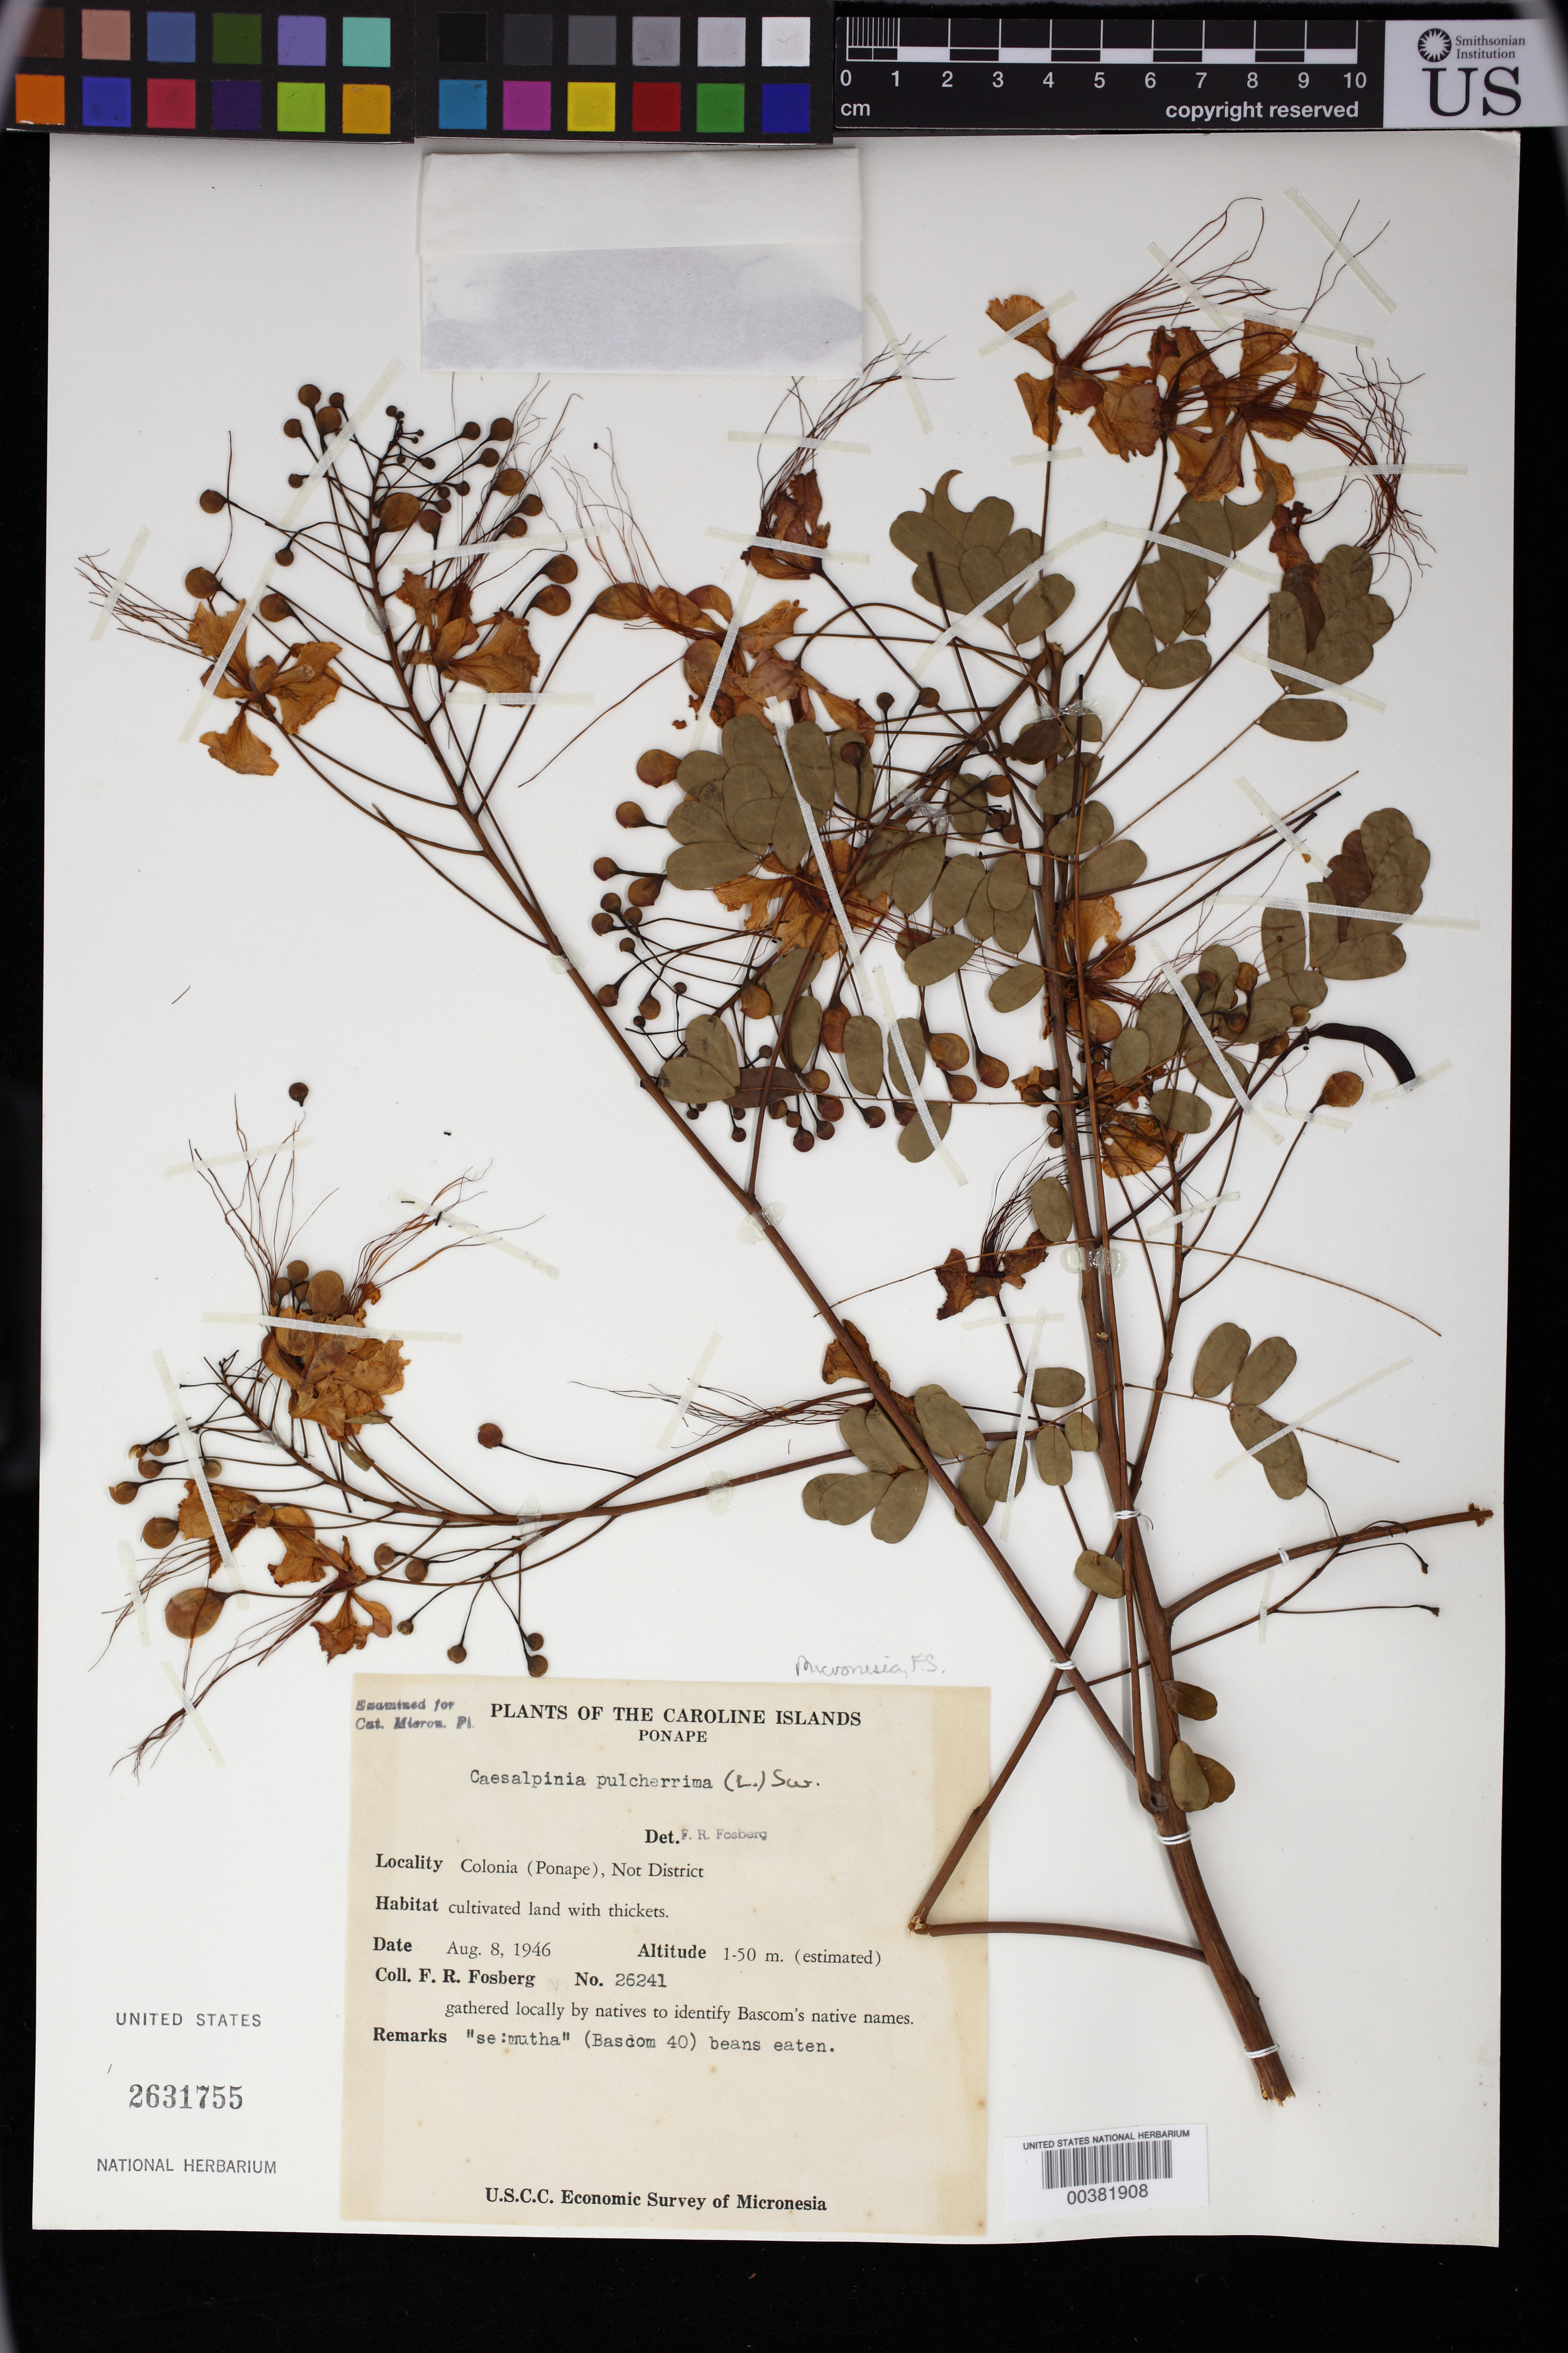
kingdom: Plantae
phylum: Tracheophyta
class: Magnoliopsida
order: Fabales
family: Fabaceae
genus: Caesalpinia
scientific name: Caesalpinia pulcherrima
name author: (L.) Sw.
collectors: F. R. Fosberg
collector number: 26241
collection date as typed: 08 Aug 1946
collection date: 1946-08-08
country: Micronesia, Federated States of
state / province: Pohnpei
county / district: Nett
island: Pohnpei [Ponape]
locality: Colonia (ponape), not district. [= nett district]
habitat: Cultivated land with thickets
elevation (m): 1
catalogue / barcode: US 2631755